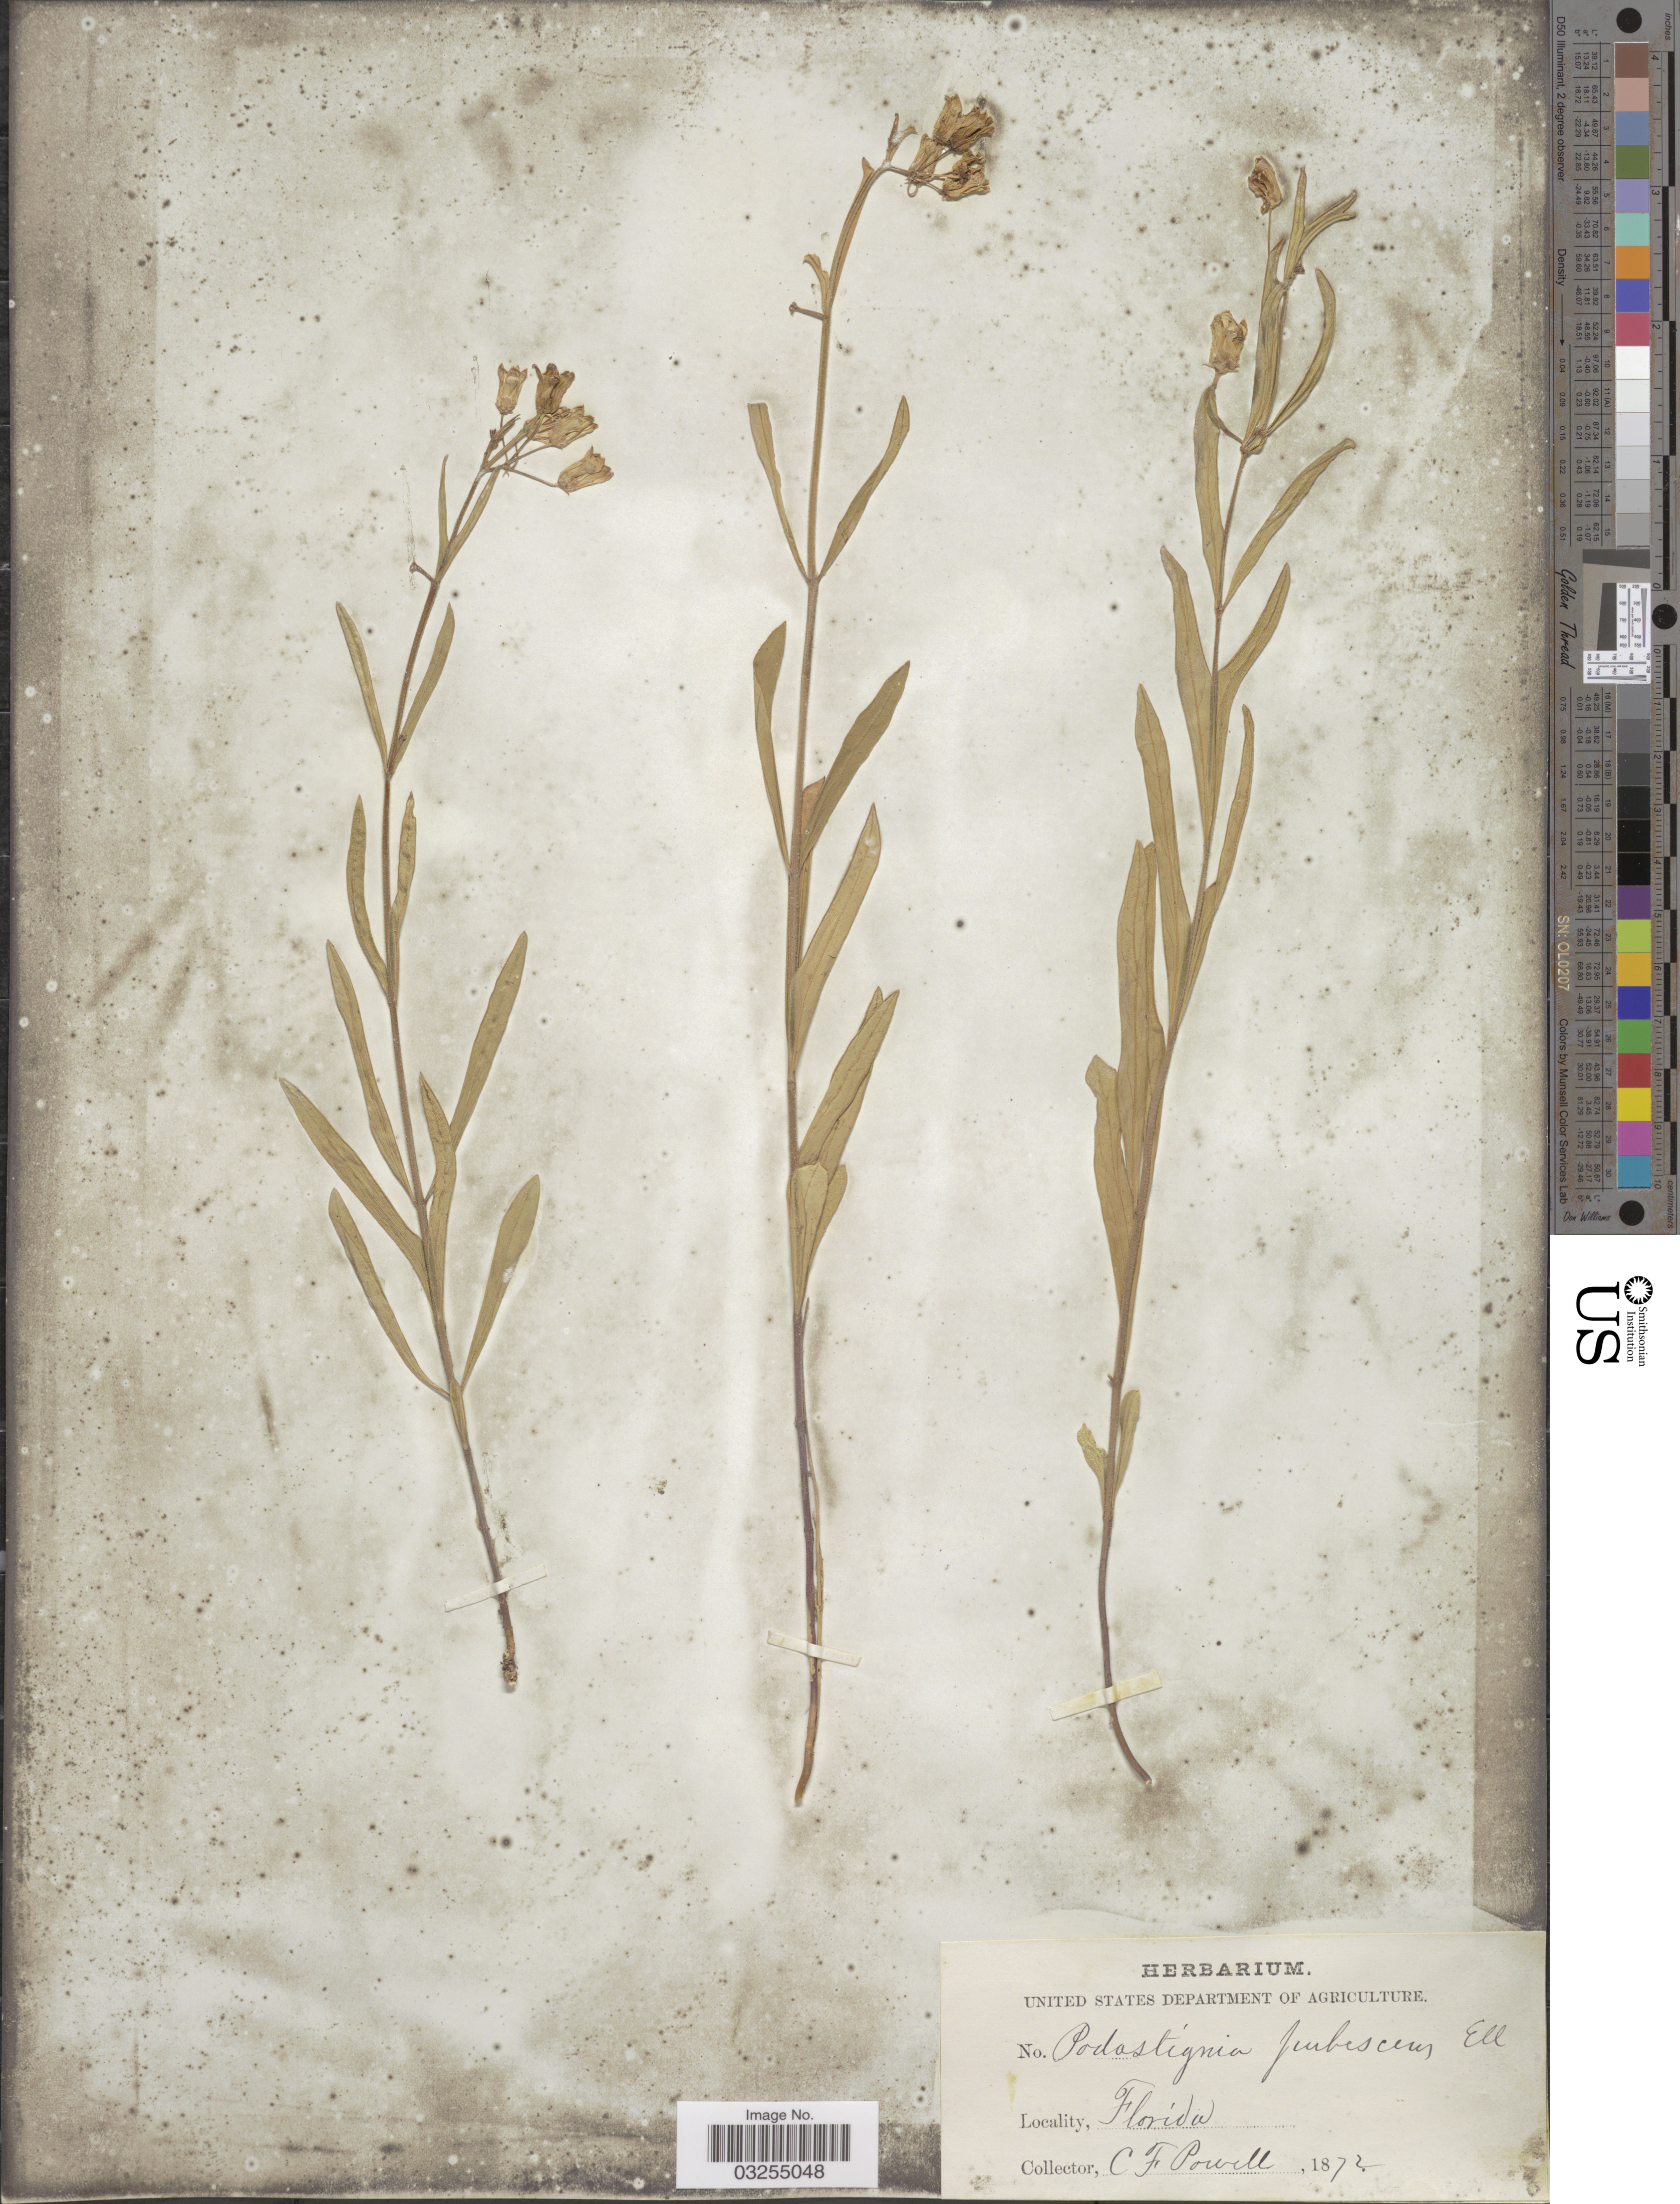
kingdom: Plantae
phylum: Tracheophyta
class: Magnoliopsida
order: Gentianales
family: Apocynaceae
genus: Asclepias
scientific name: Asclepias pedicellata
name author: Walter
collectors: C. F. Powell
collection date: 1872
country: United States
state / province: Florida